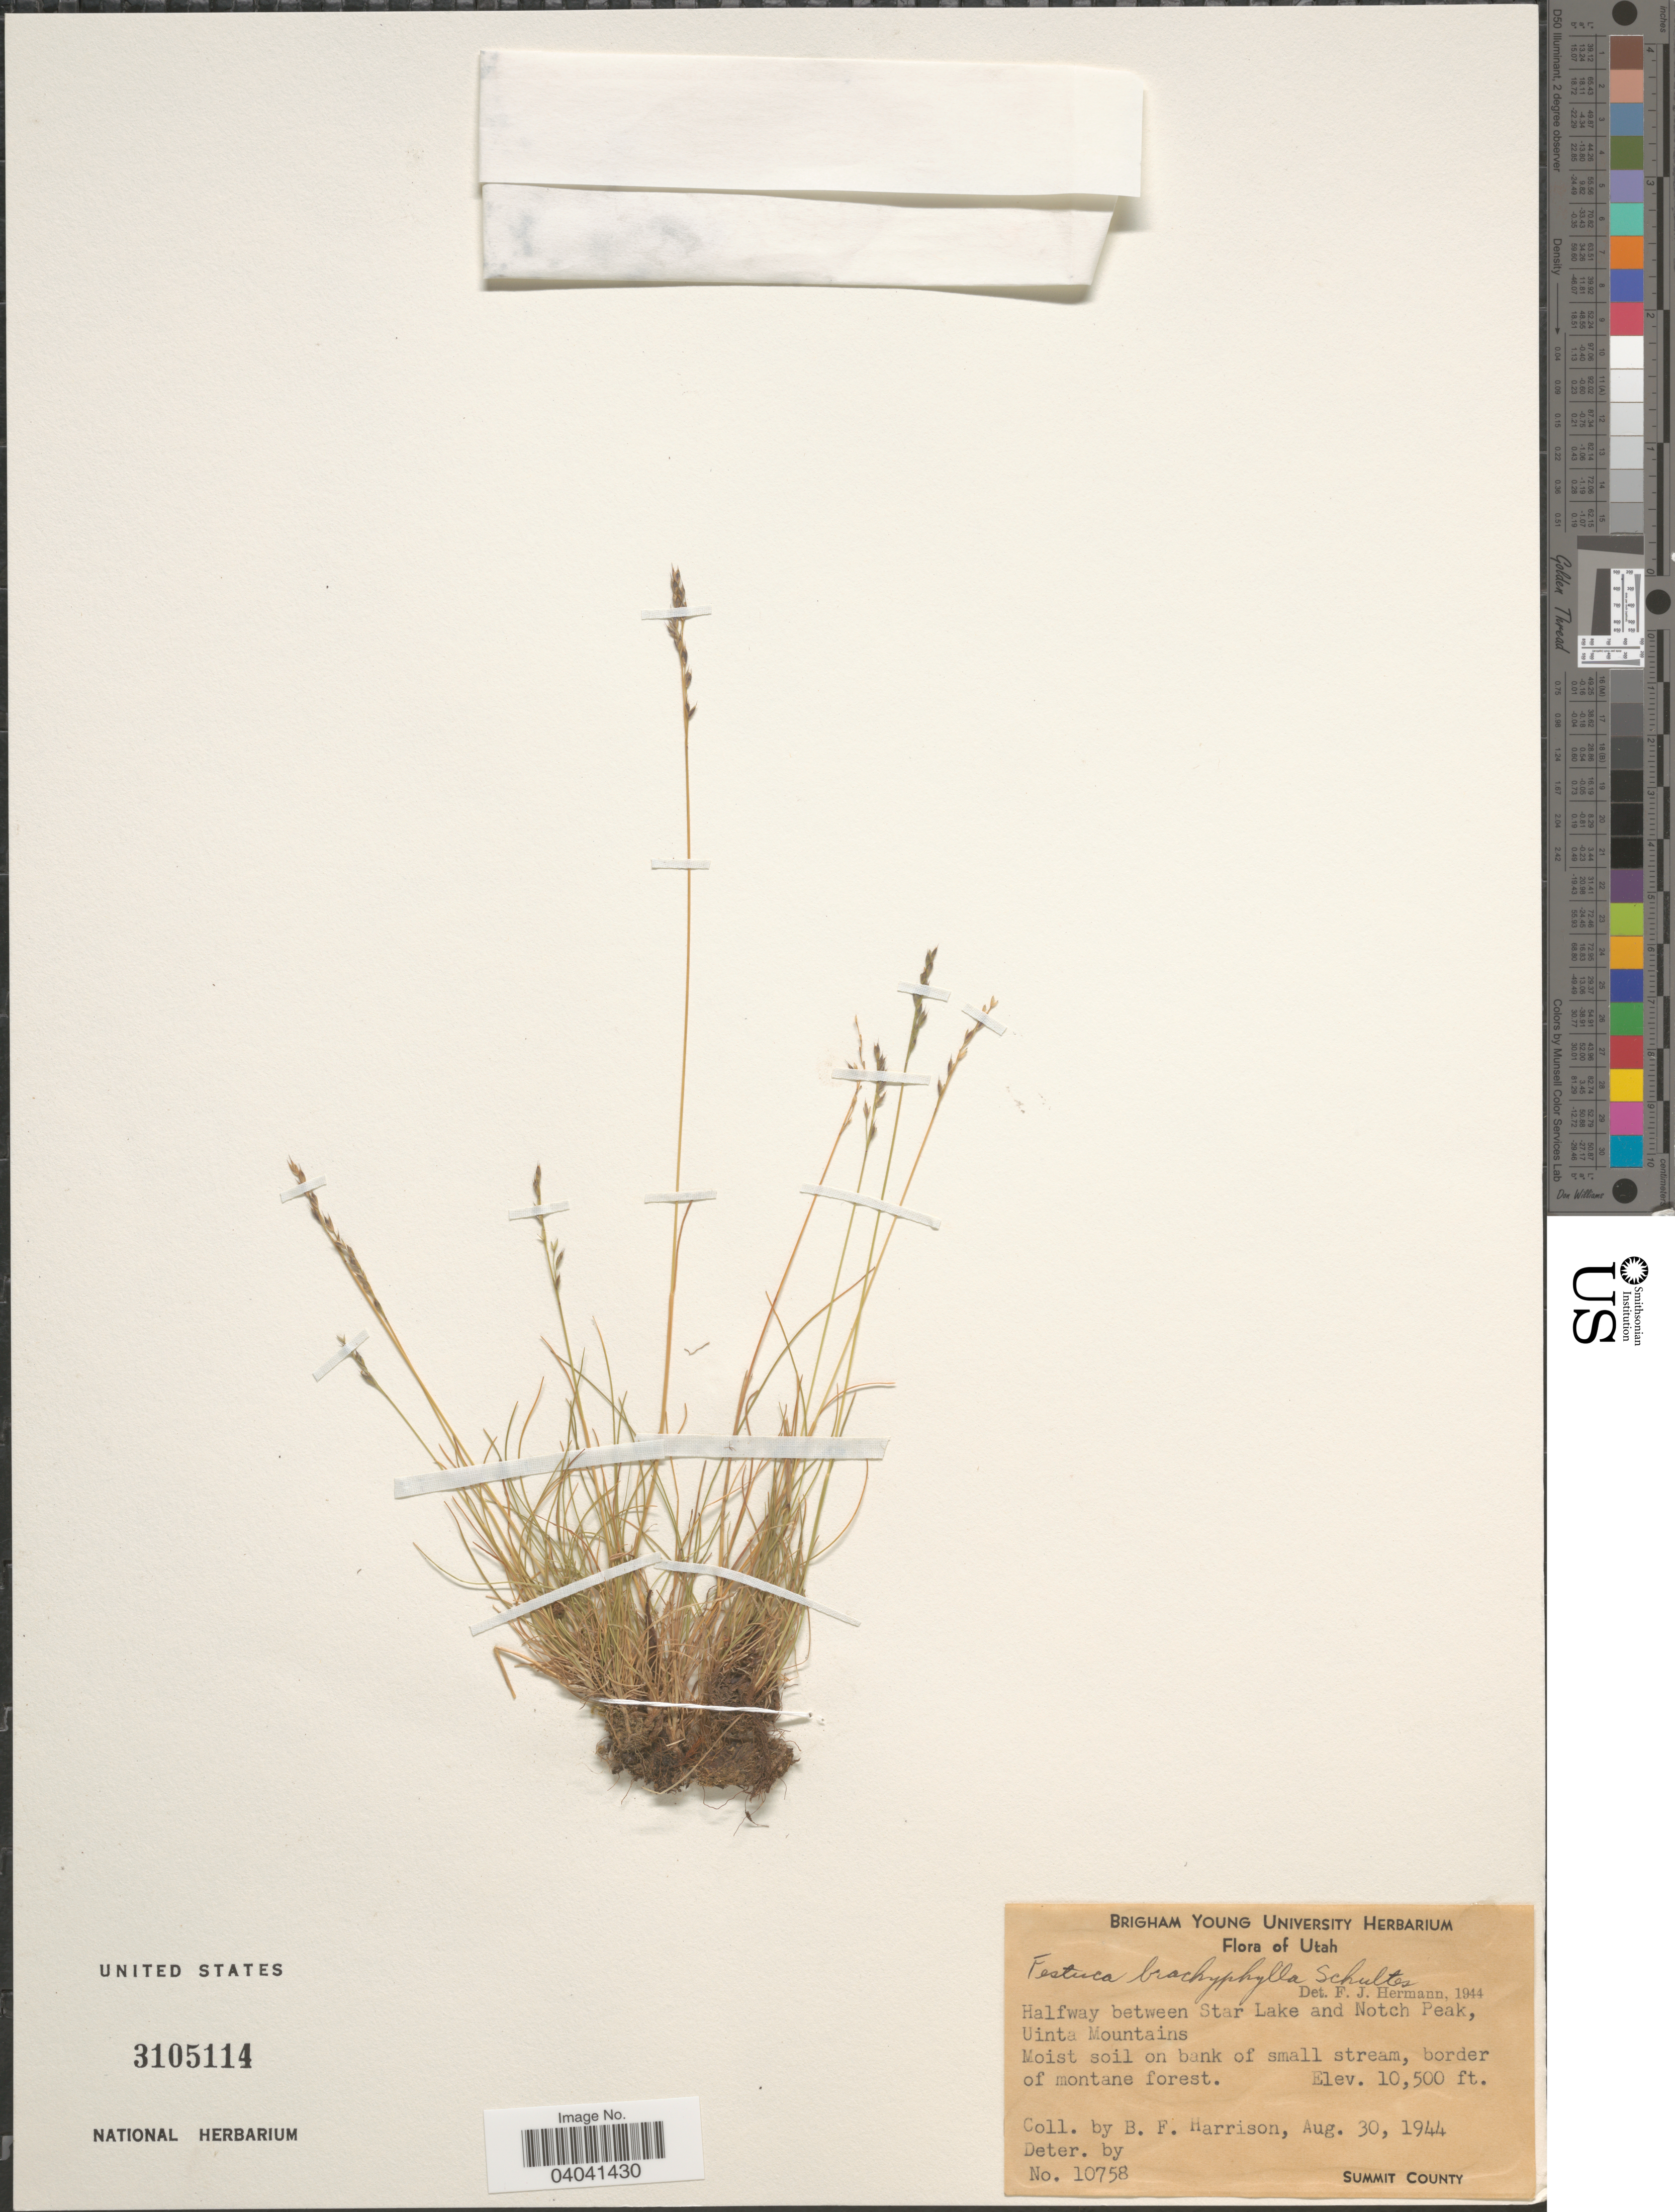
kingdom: Plantae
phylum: Tracheophyta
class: Liliopsida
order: Poales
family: Poaceae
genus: Festuca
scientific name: Festuca brachyphylla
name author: Schult. & Schult. f.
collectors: B. F. Harrison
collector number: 10758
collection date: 1944-08-30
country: United States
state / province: Utah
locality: Halfway between Star Lake and Notch Peak, Uinta Mountains. Summit County.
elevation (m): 3200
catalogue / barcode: US 3105114